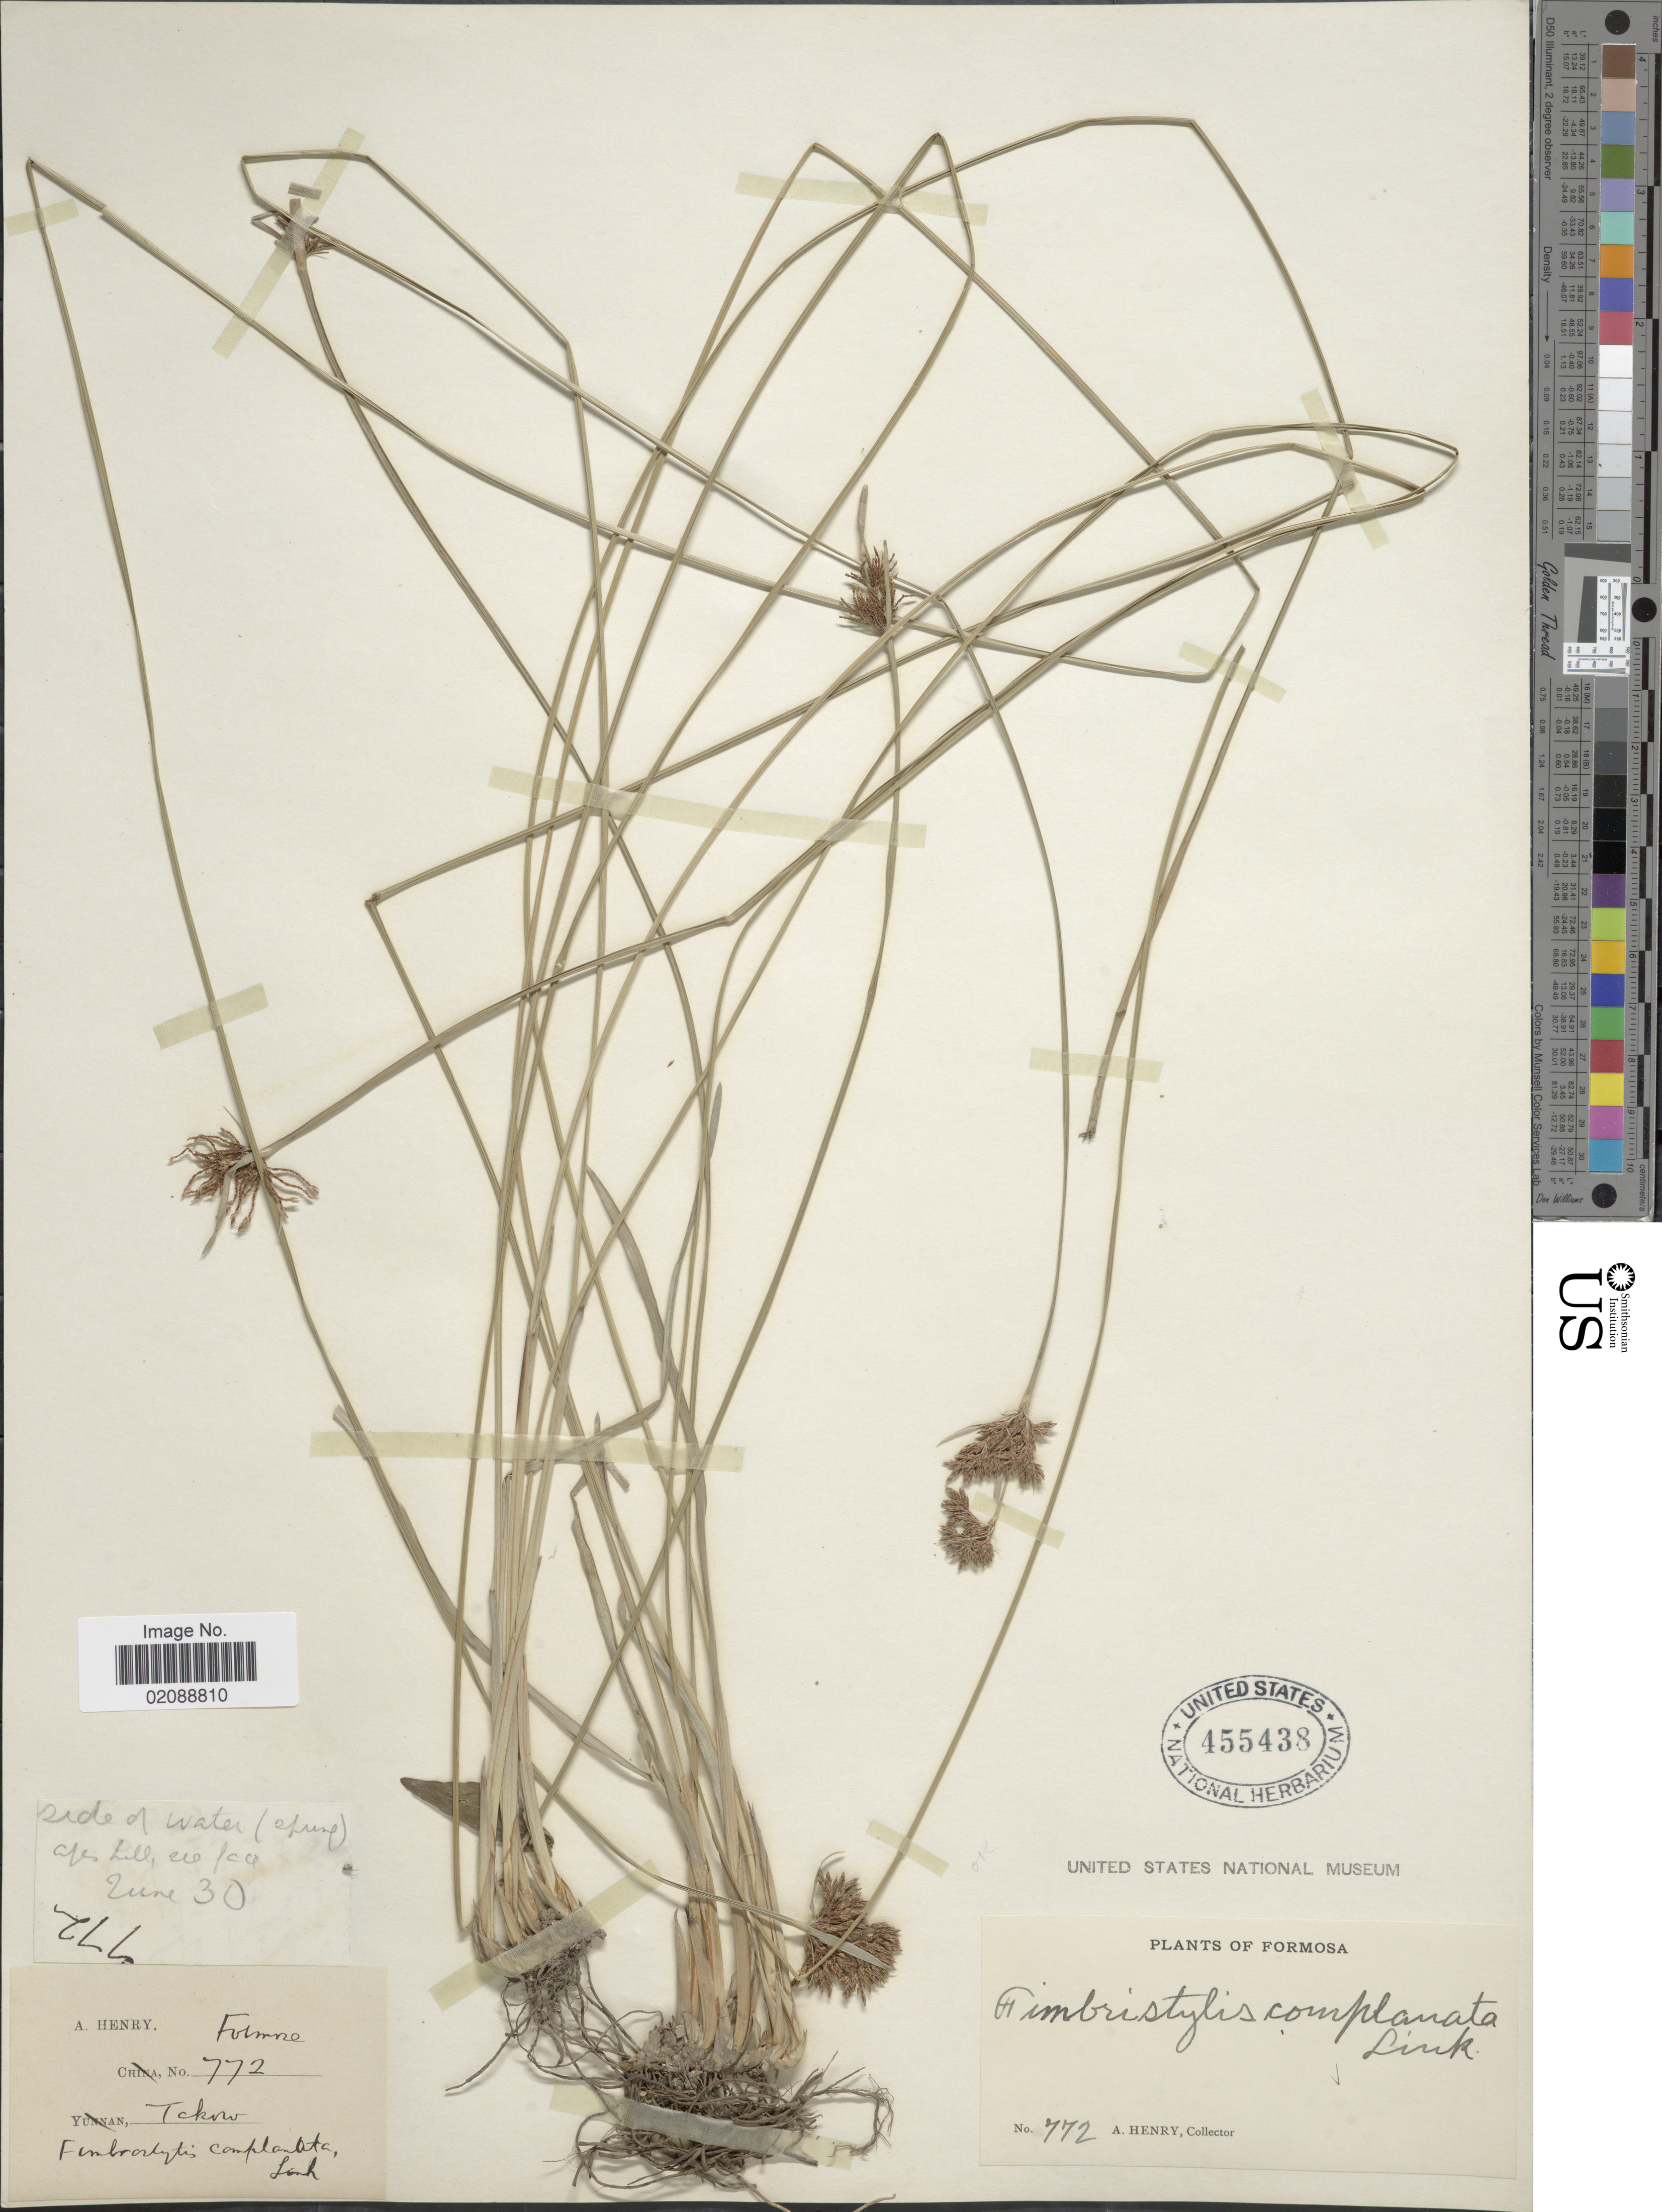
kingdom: Plantae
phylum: Tracheophyta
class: Liliopsida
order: Poales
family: Cyperaceae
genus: Fimbristylis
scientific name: Fimbristylis complanata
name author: (Retz.) Link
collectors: A. Henry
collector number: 772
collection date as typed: Transcribed d/m/y: /6/30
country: Taiwan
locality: Formosa, Takow. Side of water (spring), Ape's hill, W face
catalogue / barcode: US 455438